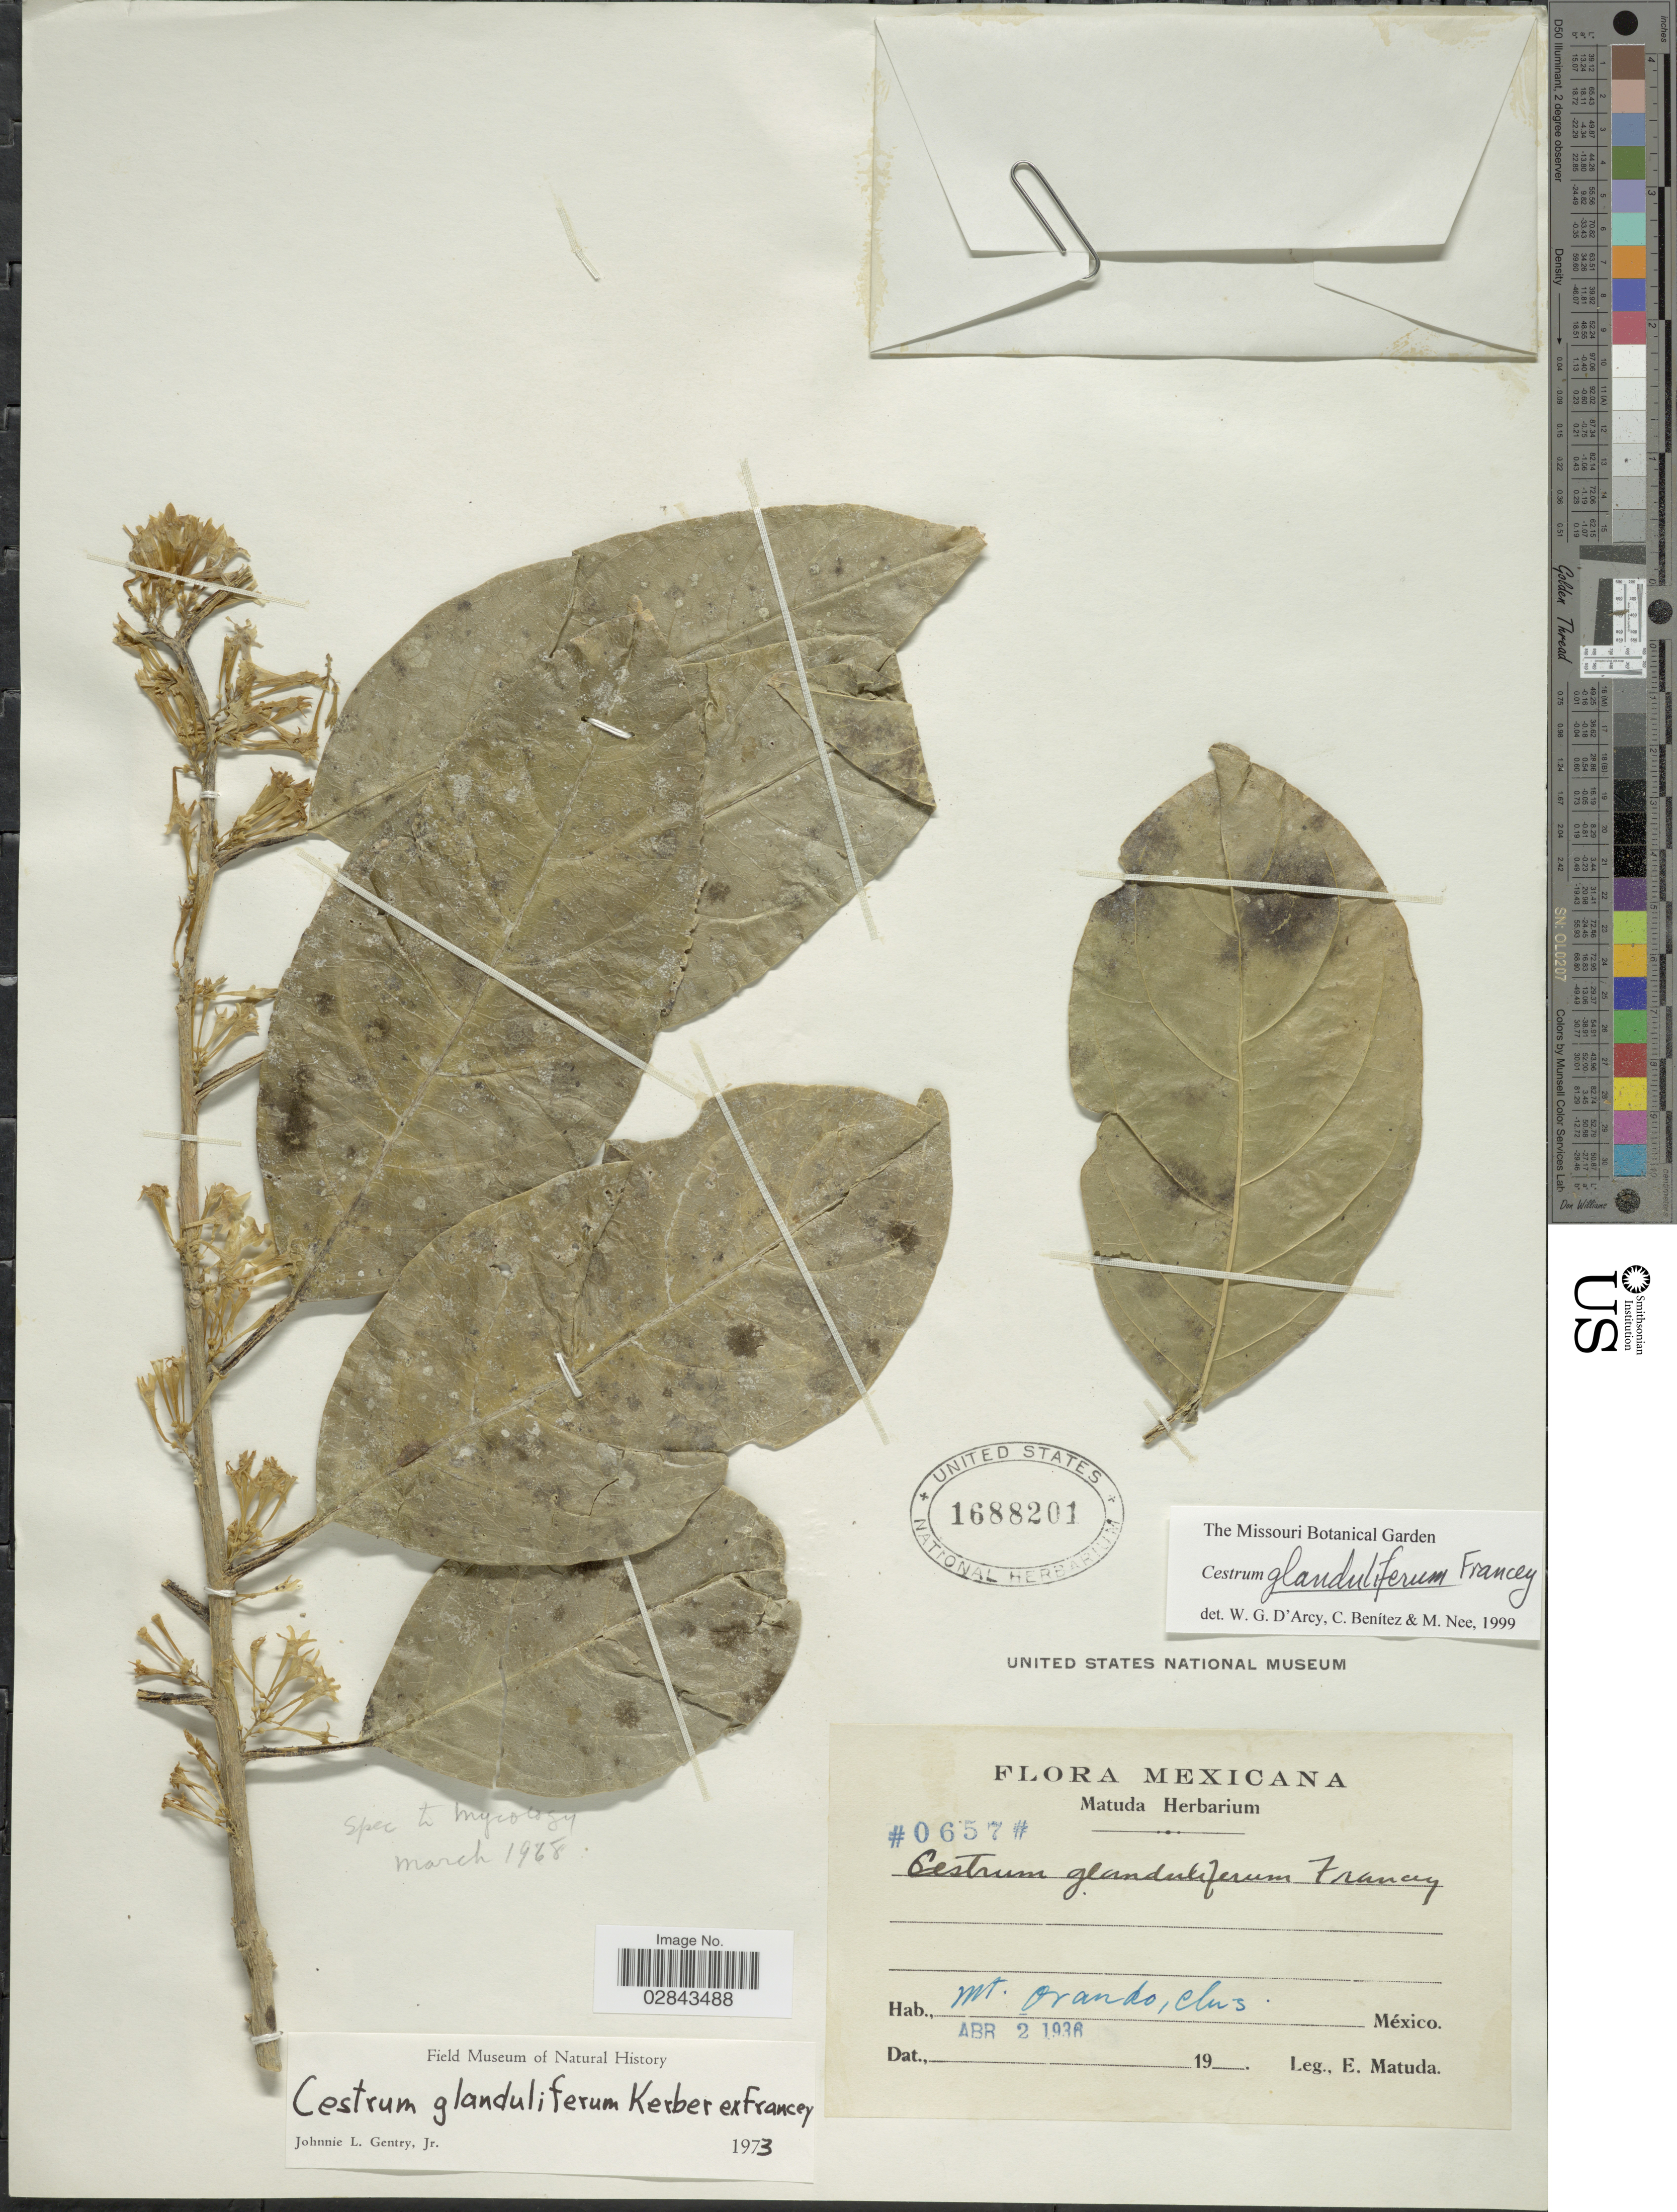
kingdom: Plantae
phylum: Tracheophyta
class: Magnoliopsida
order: Solanales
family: Solanaceae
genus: Cestrum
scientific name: Cestrum glanduliferum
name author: Kerber ex Francey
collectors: E. Matuda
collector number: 0657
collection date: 1936-04-02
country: Mexico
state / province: Chiapas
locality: Mt. Orando.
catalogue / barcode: US 1688201